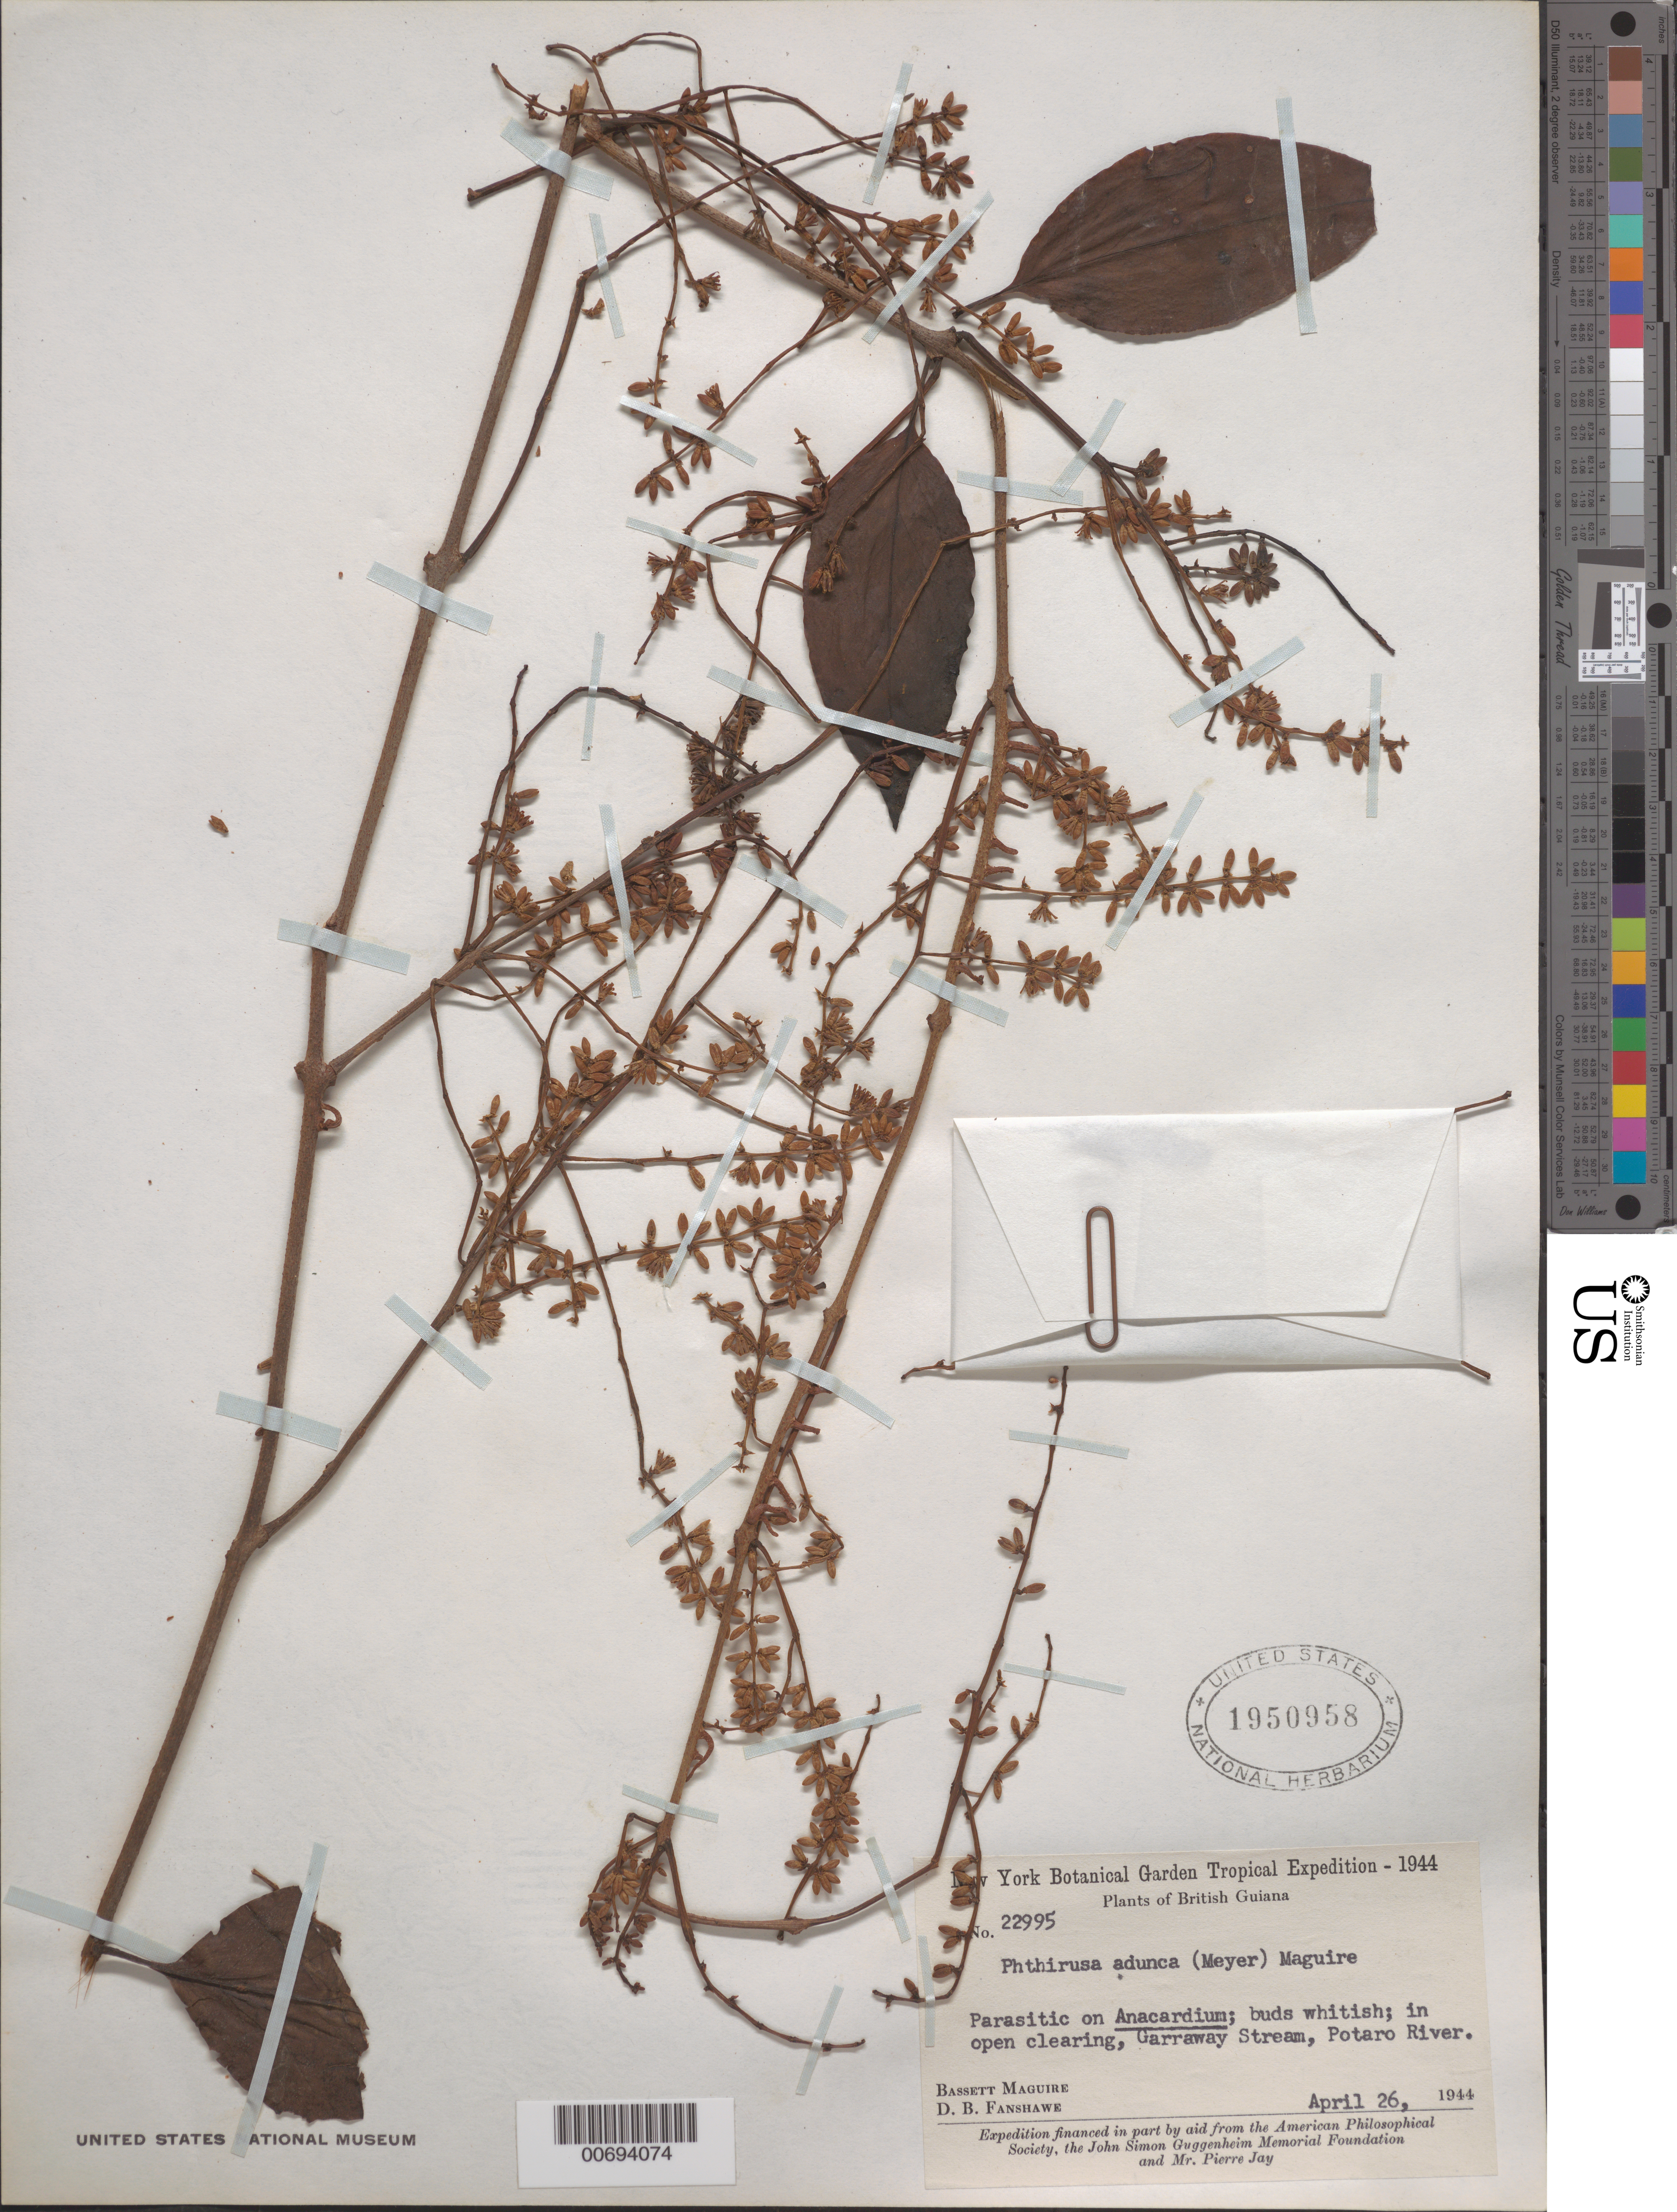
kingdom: Plantae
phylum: Tracheophyta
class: Magnoliopsida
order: Santalales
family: Loranthaceae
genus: Phthirusa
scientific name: Phthirusa adunca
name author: (G. Mey.) Maguire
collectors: B. Maguire & D. B. Fanshawe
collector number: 22995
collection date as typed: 26-Apr-44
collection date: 1944-04-26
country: Guyana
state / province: Potaro-Siparuni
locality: Garraway Stream, Potaro River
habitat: Open clearing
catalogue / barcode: US 1950958